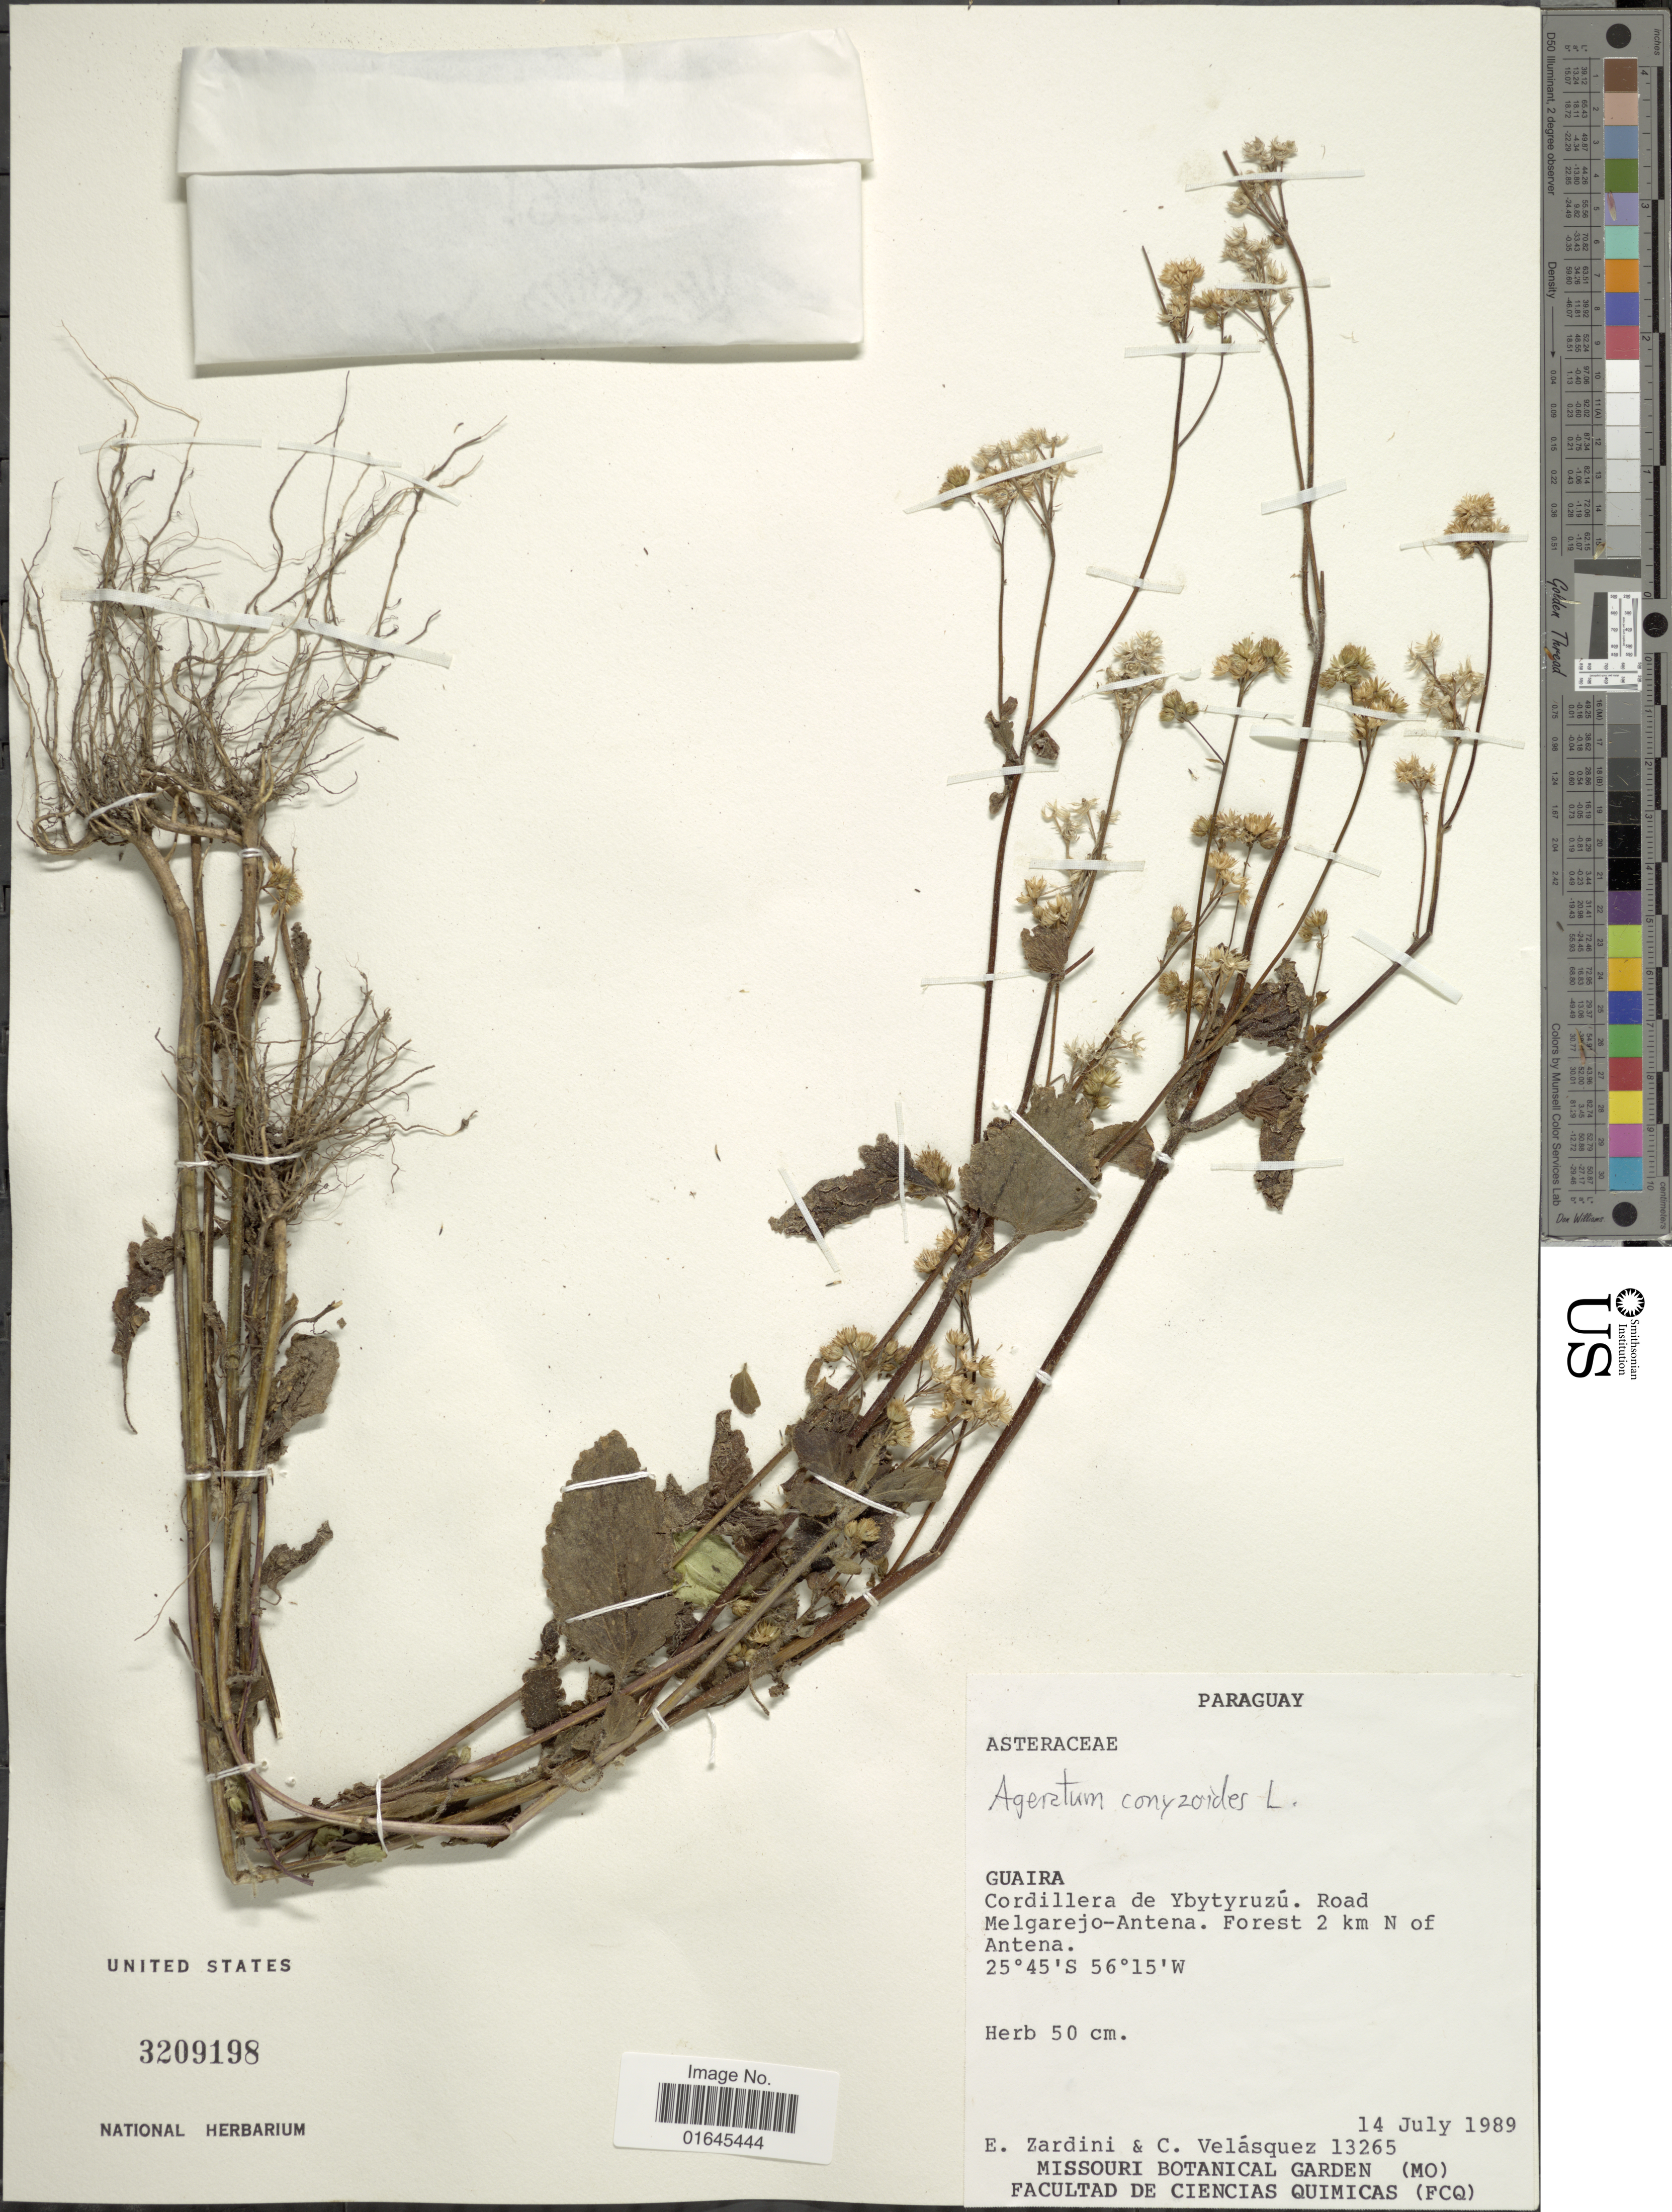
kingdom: Plantae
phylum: Tracheophyta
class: Magnoliopsida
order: Asterales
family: Asteraceae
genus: Ageratum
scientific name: Ageratum conyzoides subsp. latifolium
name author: (Cav.) M.F. Johnson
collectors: E. M. Zardini & R. Velásquez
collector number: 13265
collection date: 1989-07-14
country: Paraguay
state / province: Guaira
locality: Cordillera de Ybytyruzú, Road Melgarejo-Antena, Forest 2 km N of Antena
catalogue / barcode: US 3209198